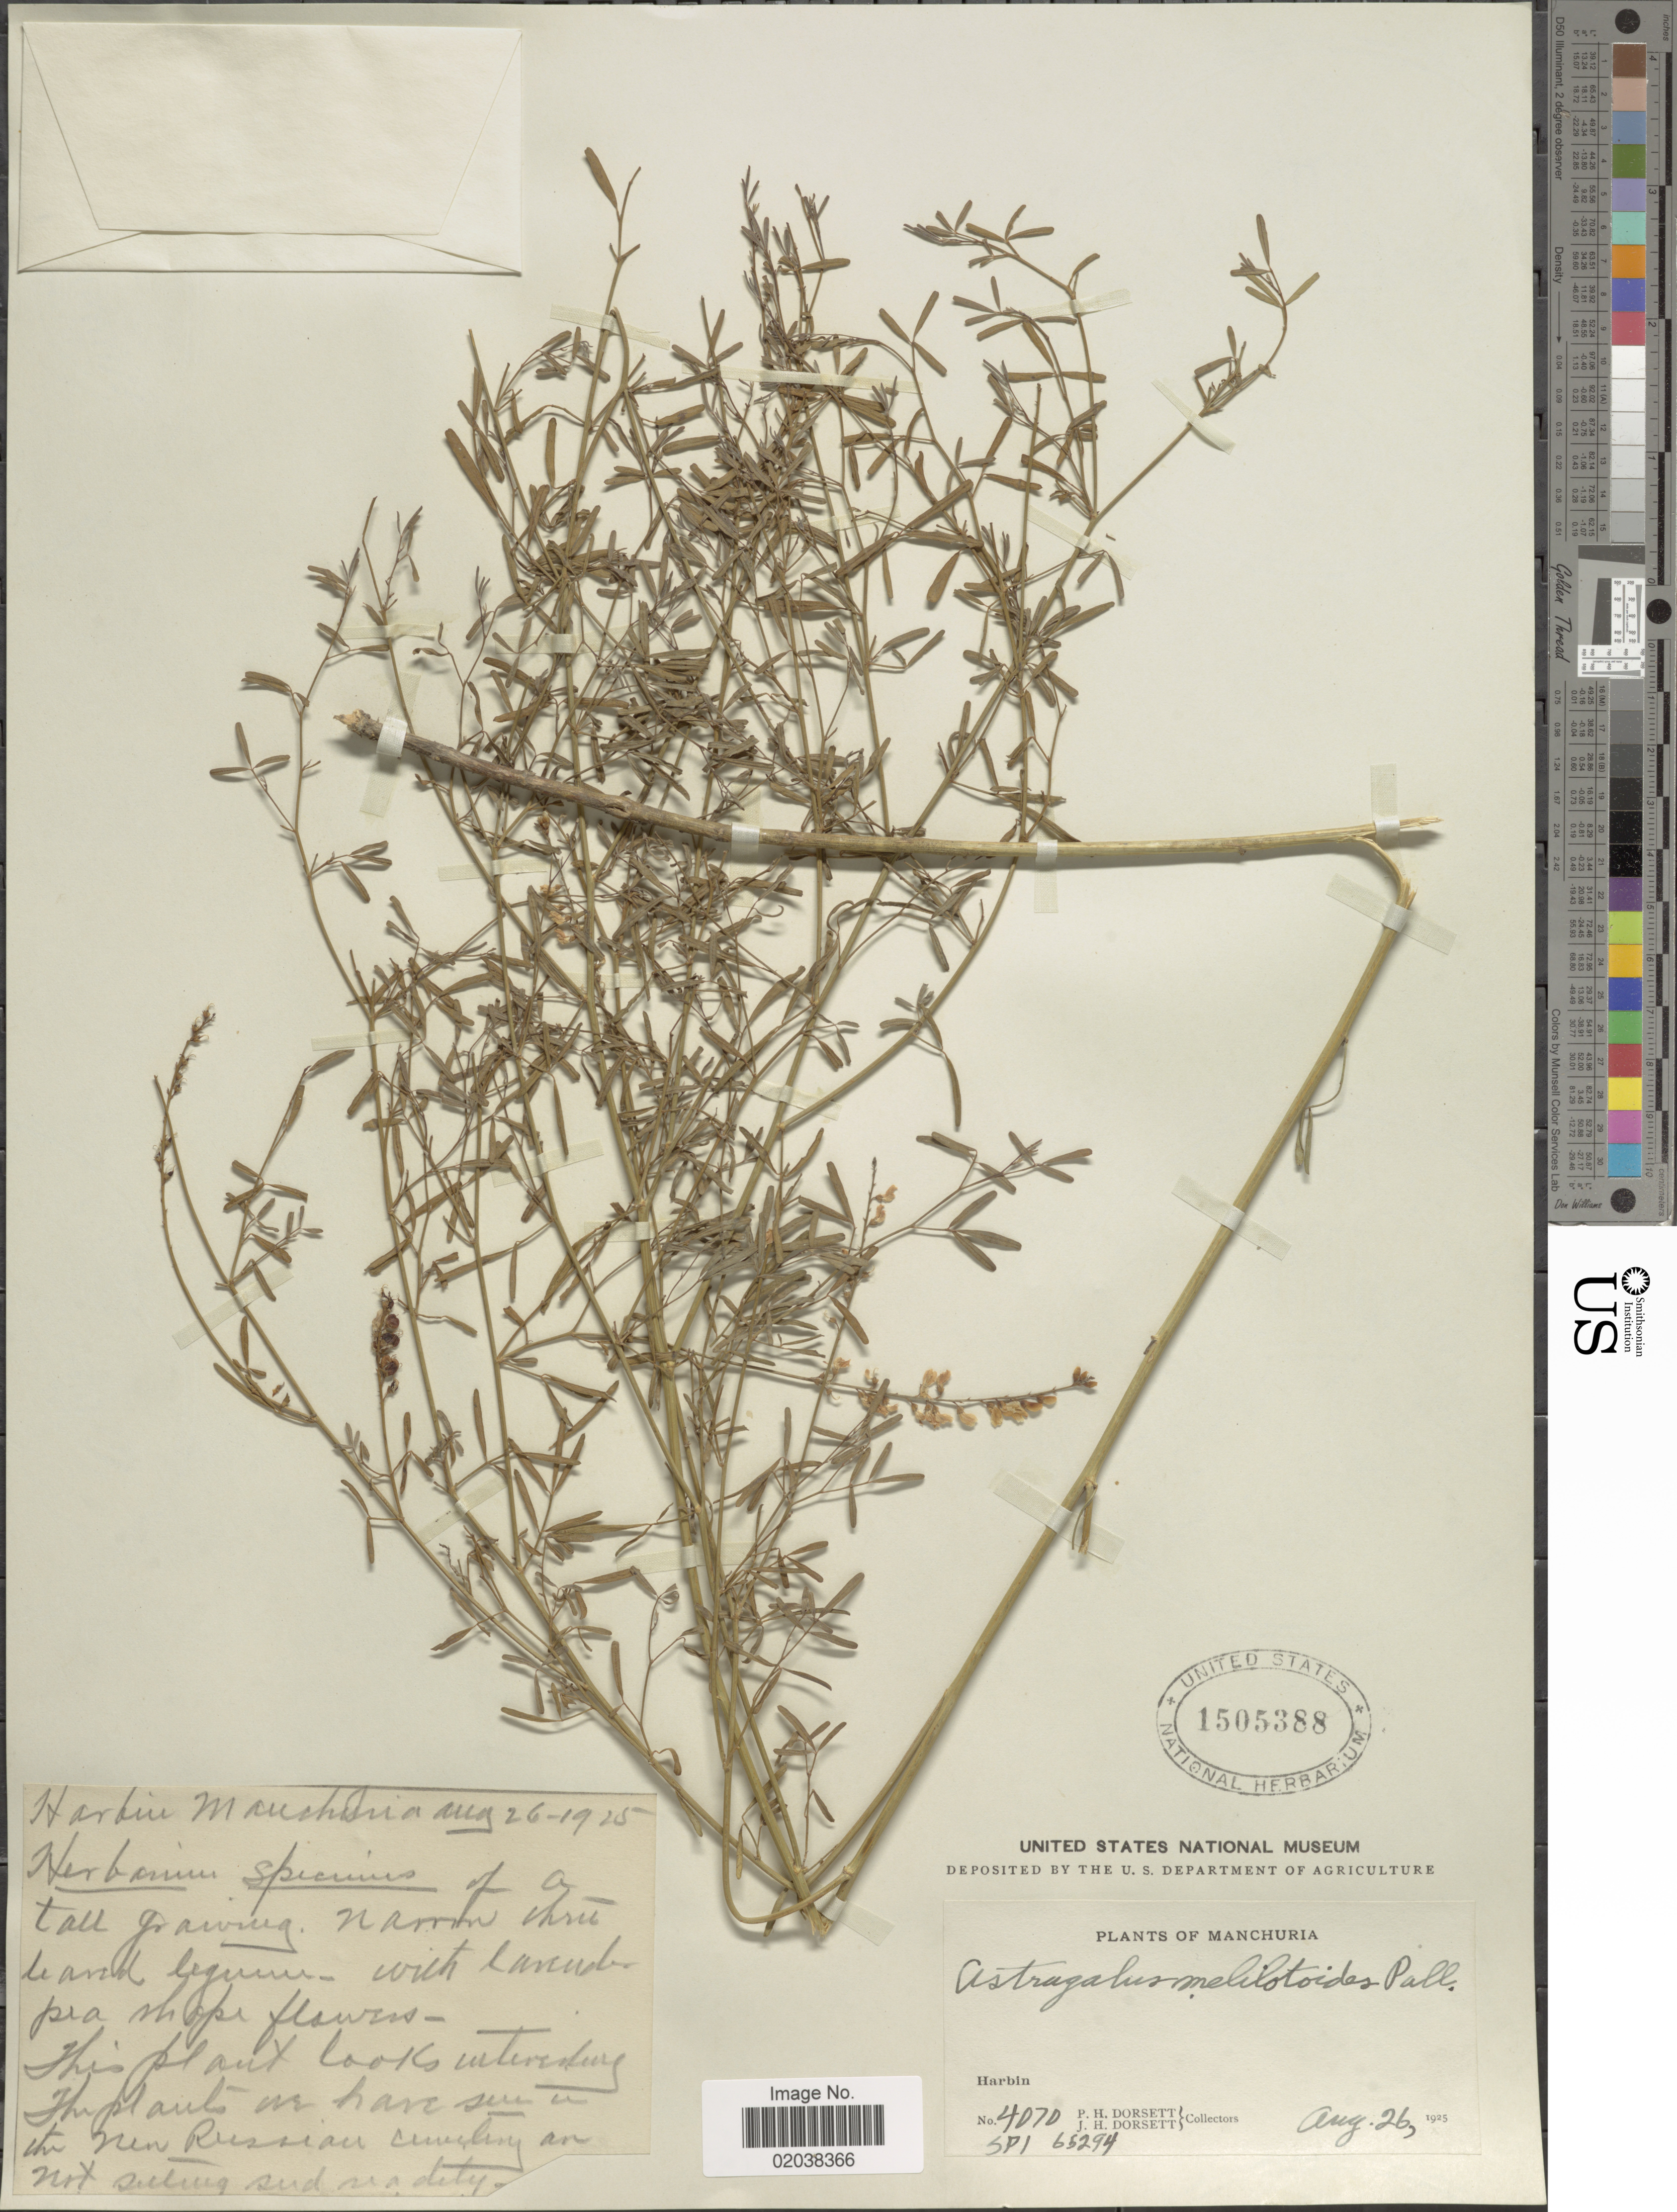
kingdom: Plantae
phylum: Tracheophyta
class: Magnoliopsida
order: Fabales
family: Fabaceae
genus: Astragalus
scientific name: Astragalus melilotoides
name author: Pall.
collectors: P. H. Dorsett & J. Dorsett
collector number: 4070/SPI65294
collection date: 1925-08-26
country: China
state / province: Heilongjiang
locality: Manchuria. Harbin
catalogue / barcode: US 1505388